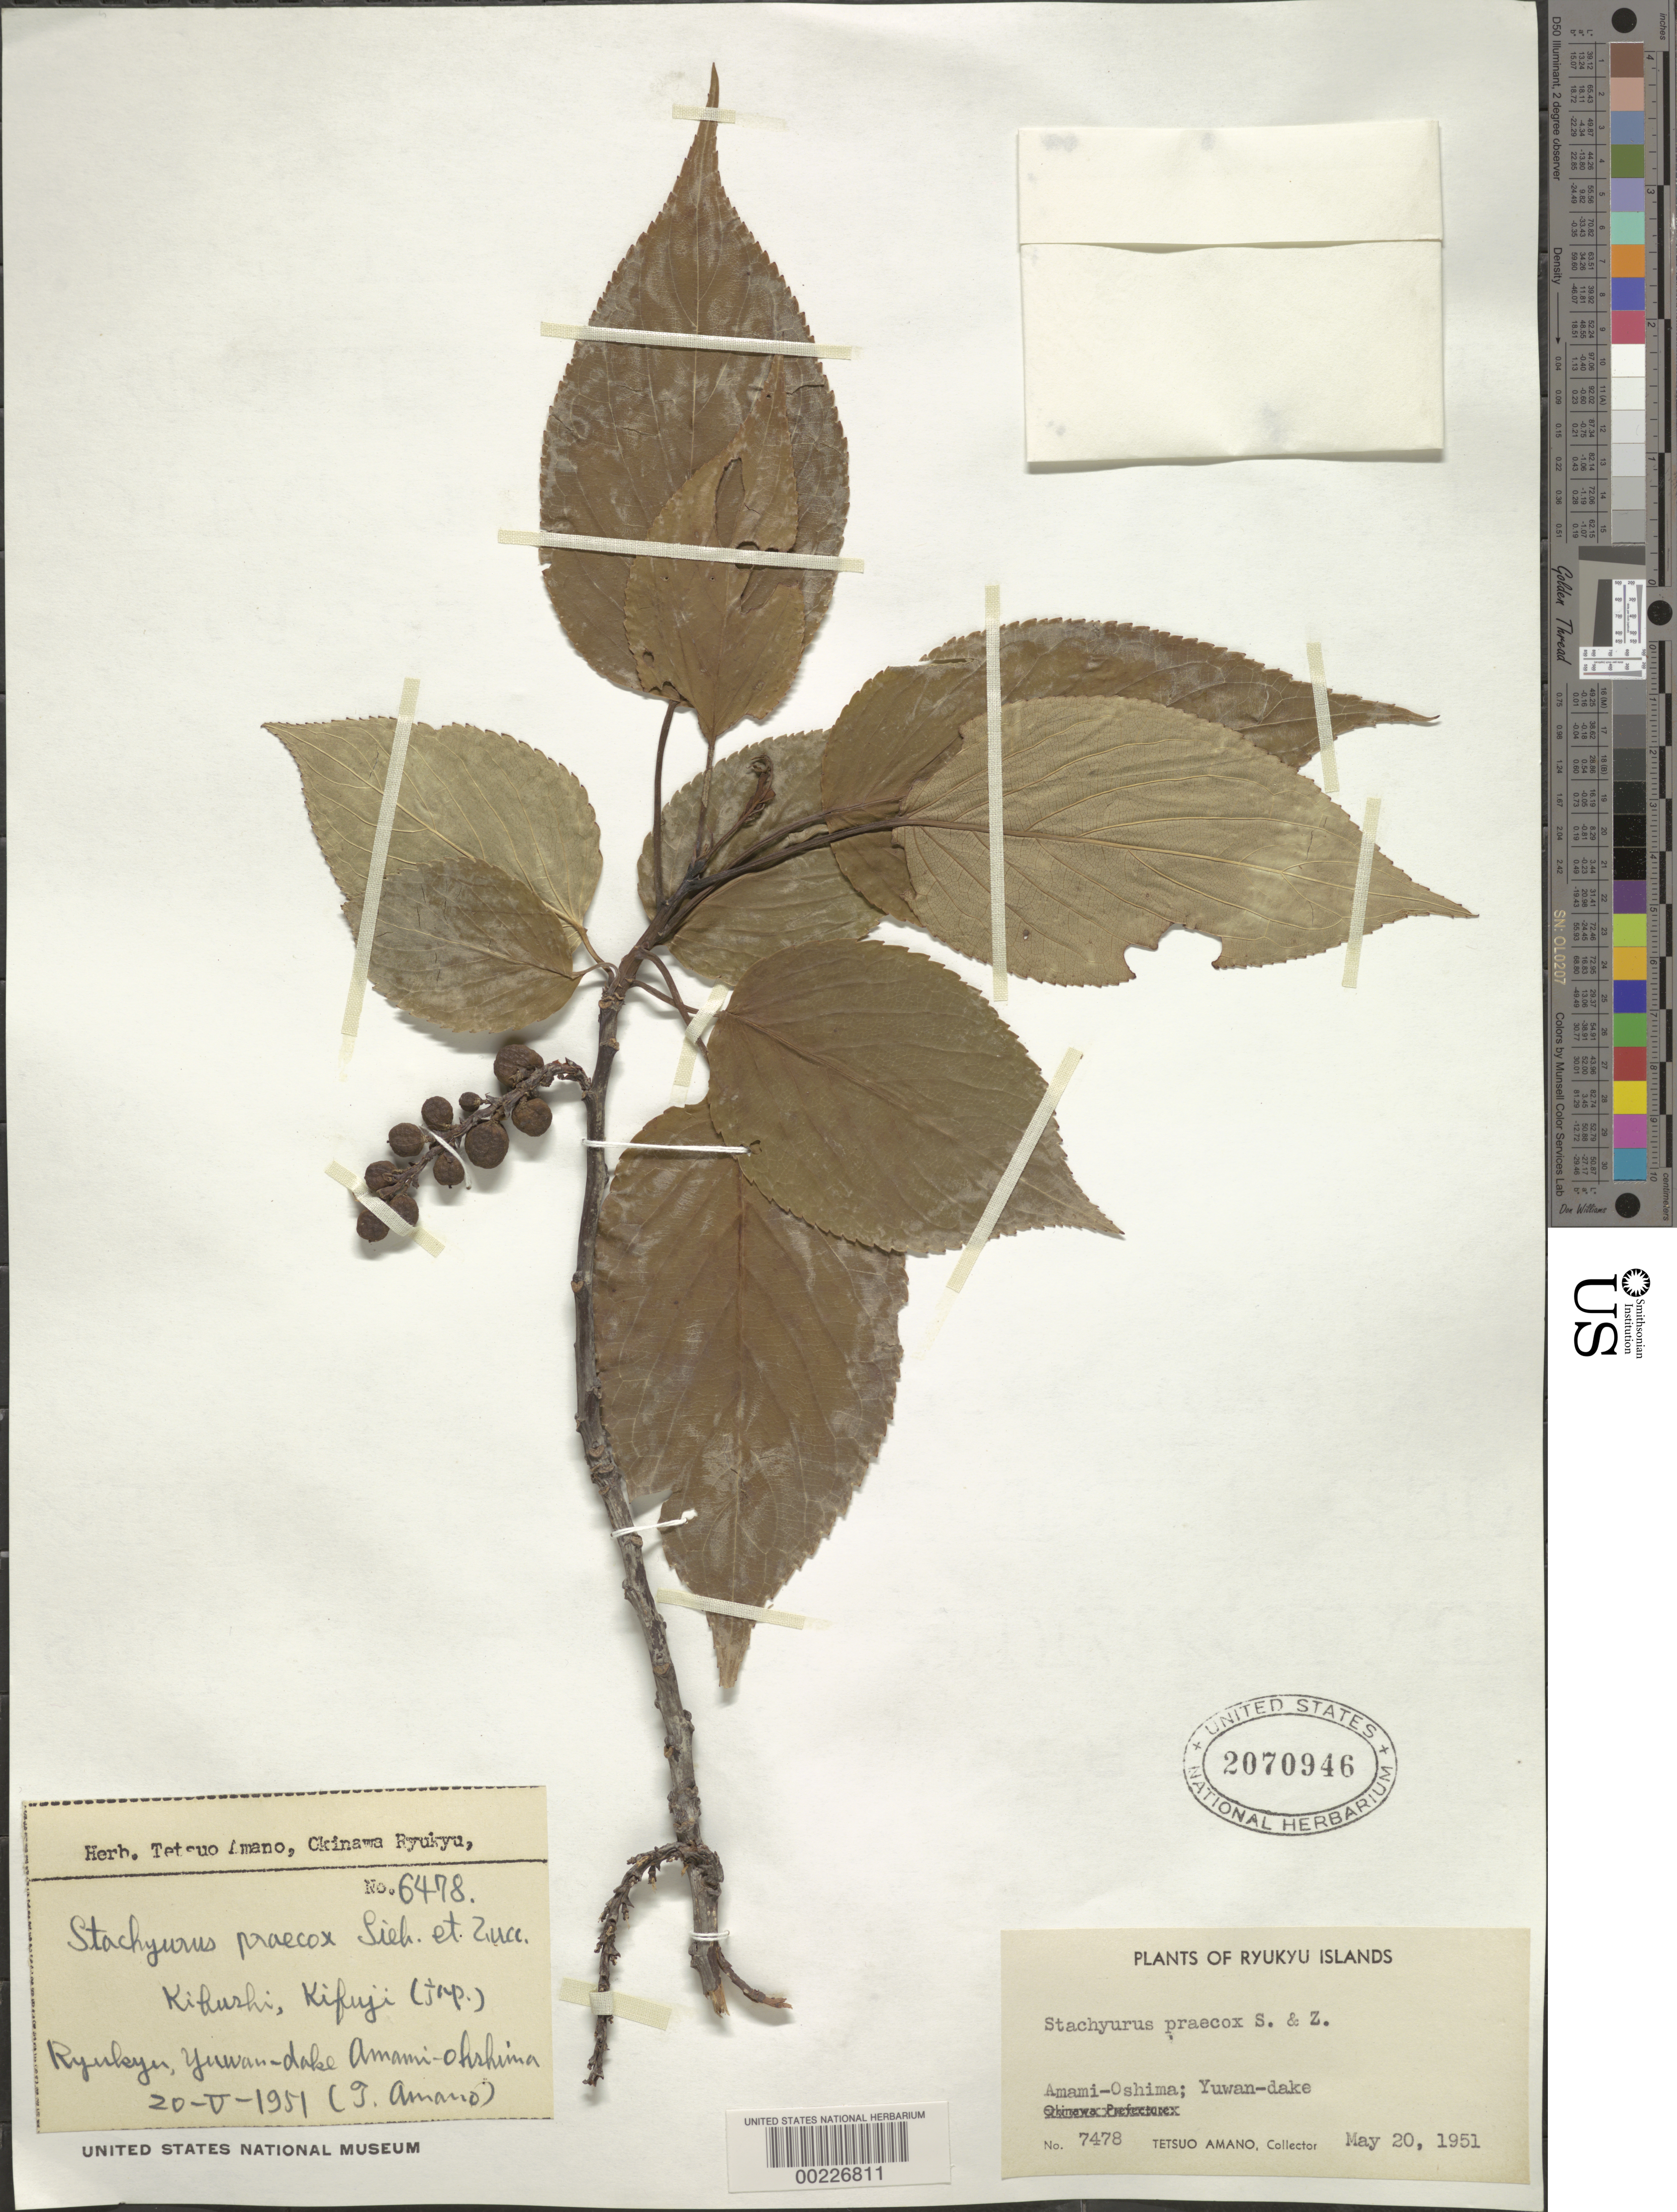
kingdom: Plantae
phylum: Tracheophyta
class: Magnoliopsida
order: Crossosomatales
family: Stachyuraceae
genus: Stachyurus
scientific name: Stachyurus praecox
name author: Siebold & Zucc.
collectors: T. Amano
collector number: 7478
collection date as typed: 20 May 1951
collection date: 1951-05-20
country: Japan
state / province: Kagosima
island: Amami-O-Shima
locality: Amami-o-Shima; Yuwan-Dake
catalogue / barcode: US 2070946